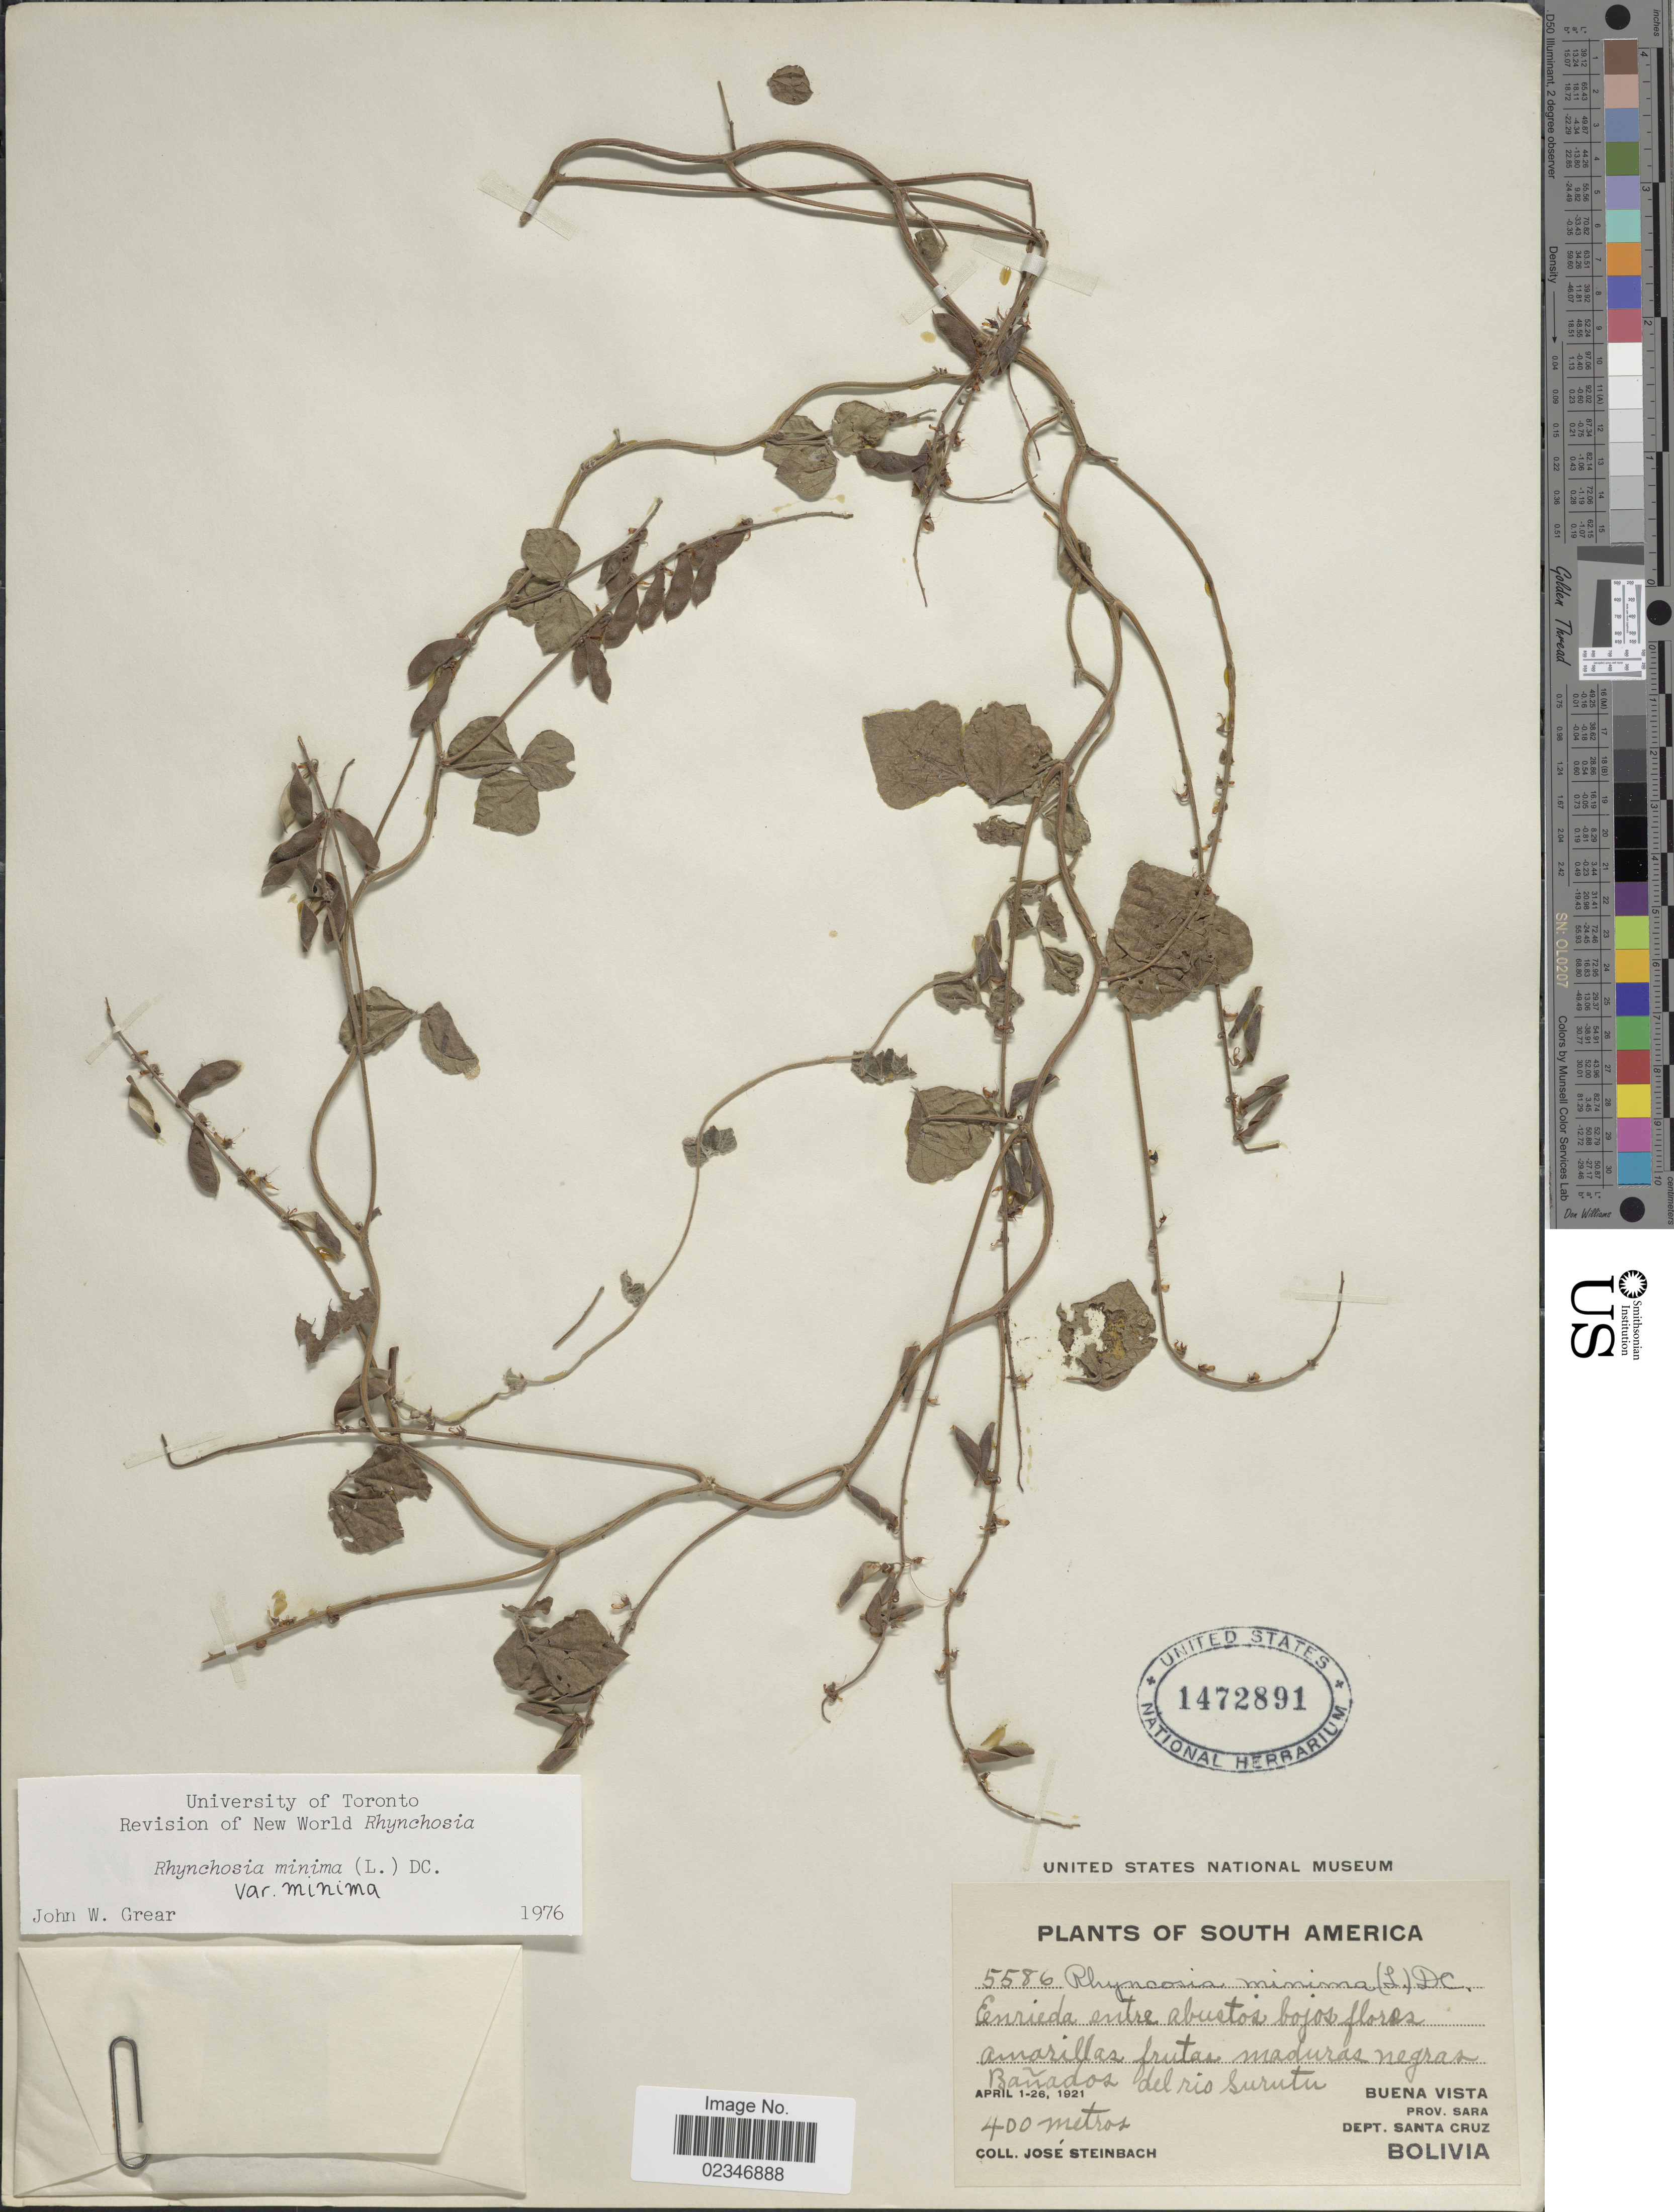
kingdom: Plantae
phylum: Tracheophyta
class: Magnoliopsida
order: Fabales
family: Fabaceae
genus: Rhynchosia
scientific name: Rhynchosia minima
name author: (L.) DC.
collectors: J. Steinbach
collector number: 5586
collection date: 1921-04-01/1921-04-26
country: Bolivia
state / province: Santa Cruz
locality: Banados del Rio Surutu, Buena Vista, Prov. Sara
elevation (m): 400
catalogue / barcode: US 1472891